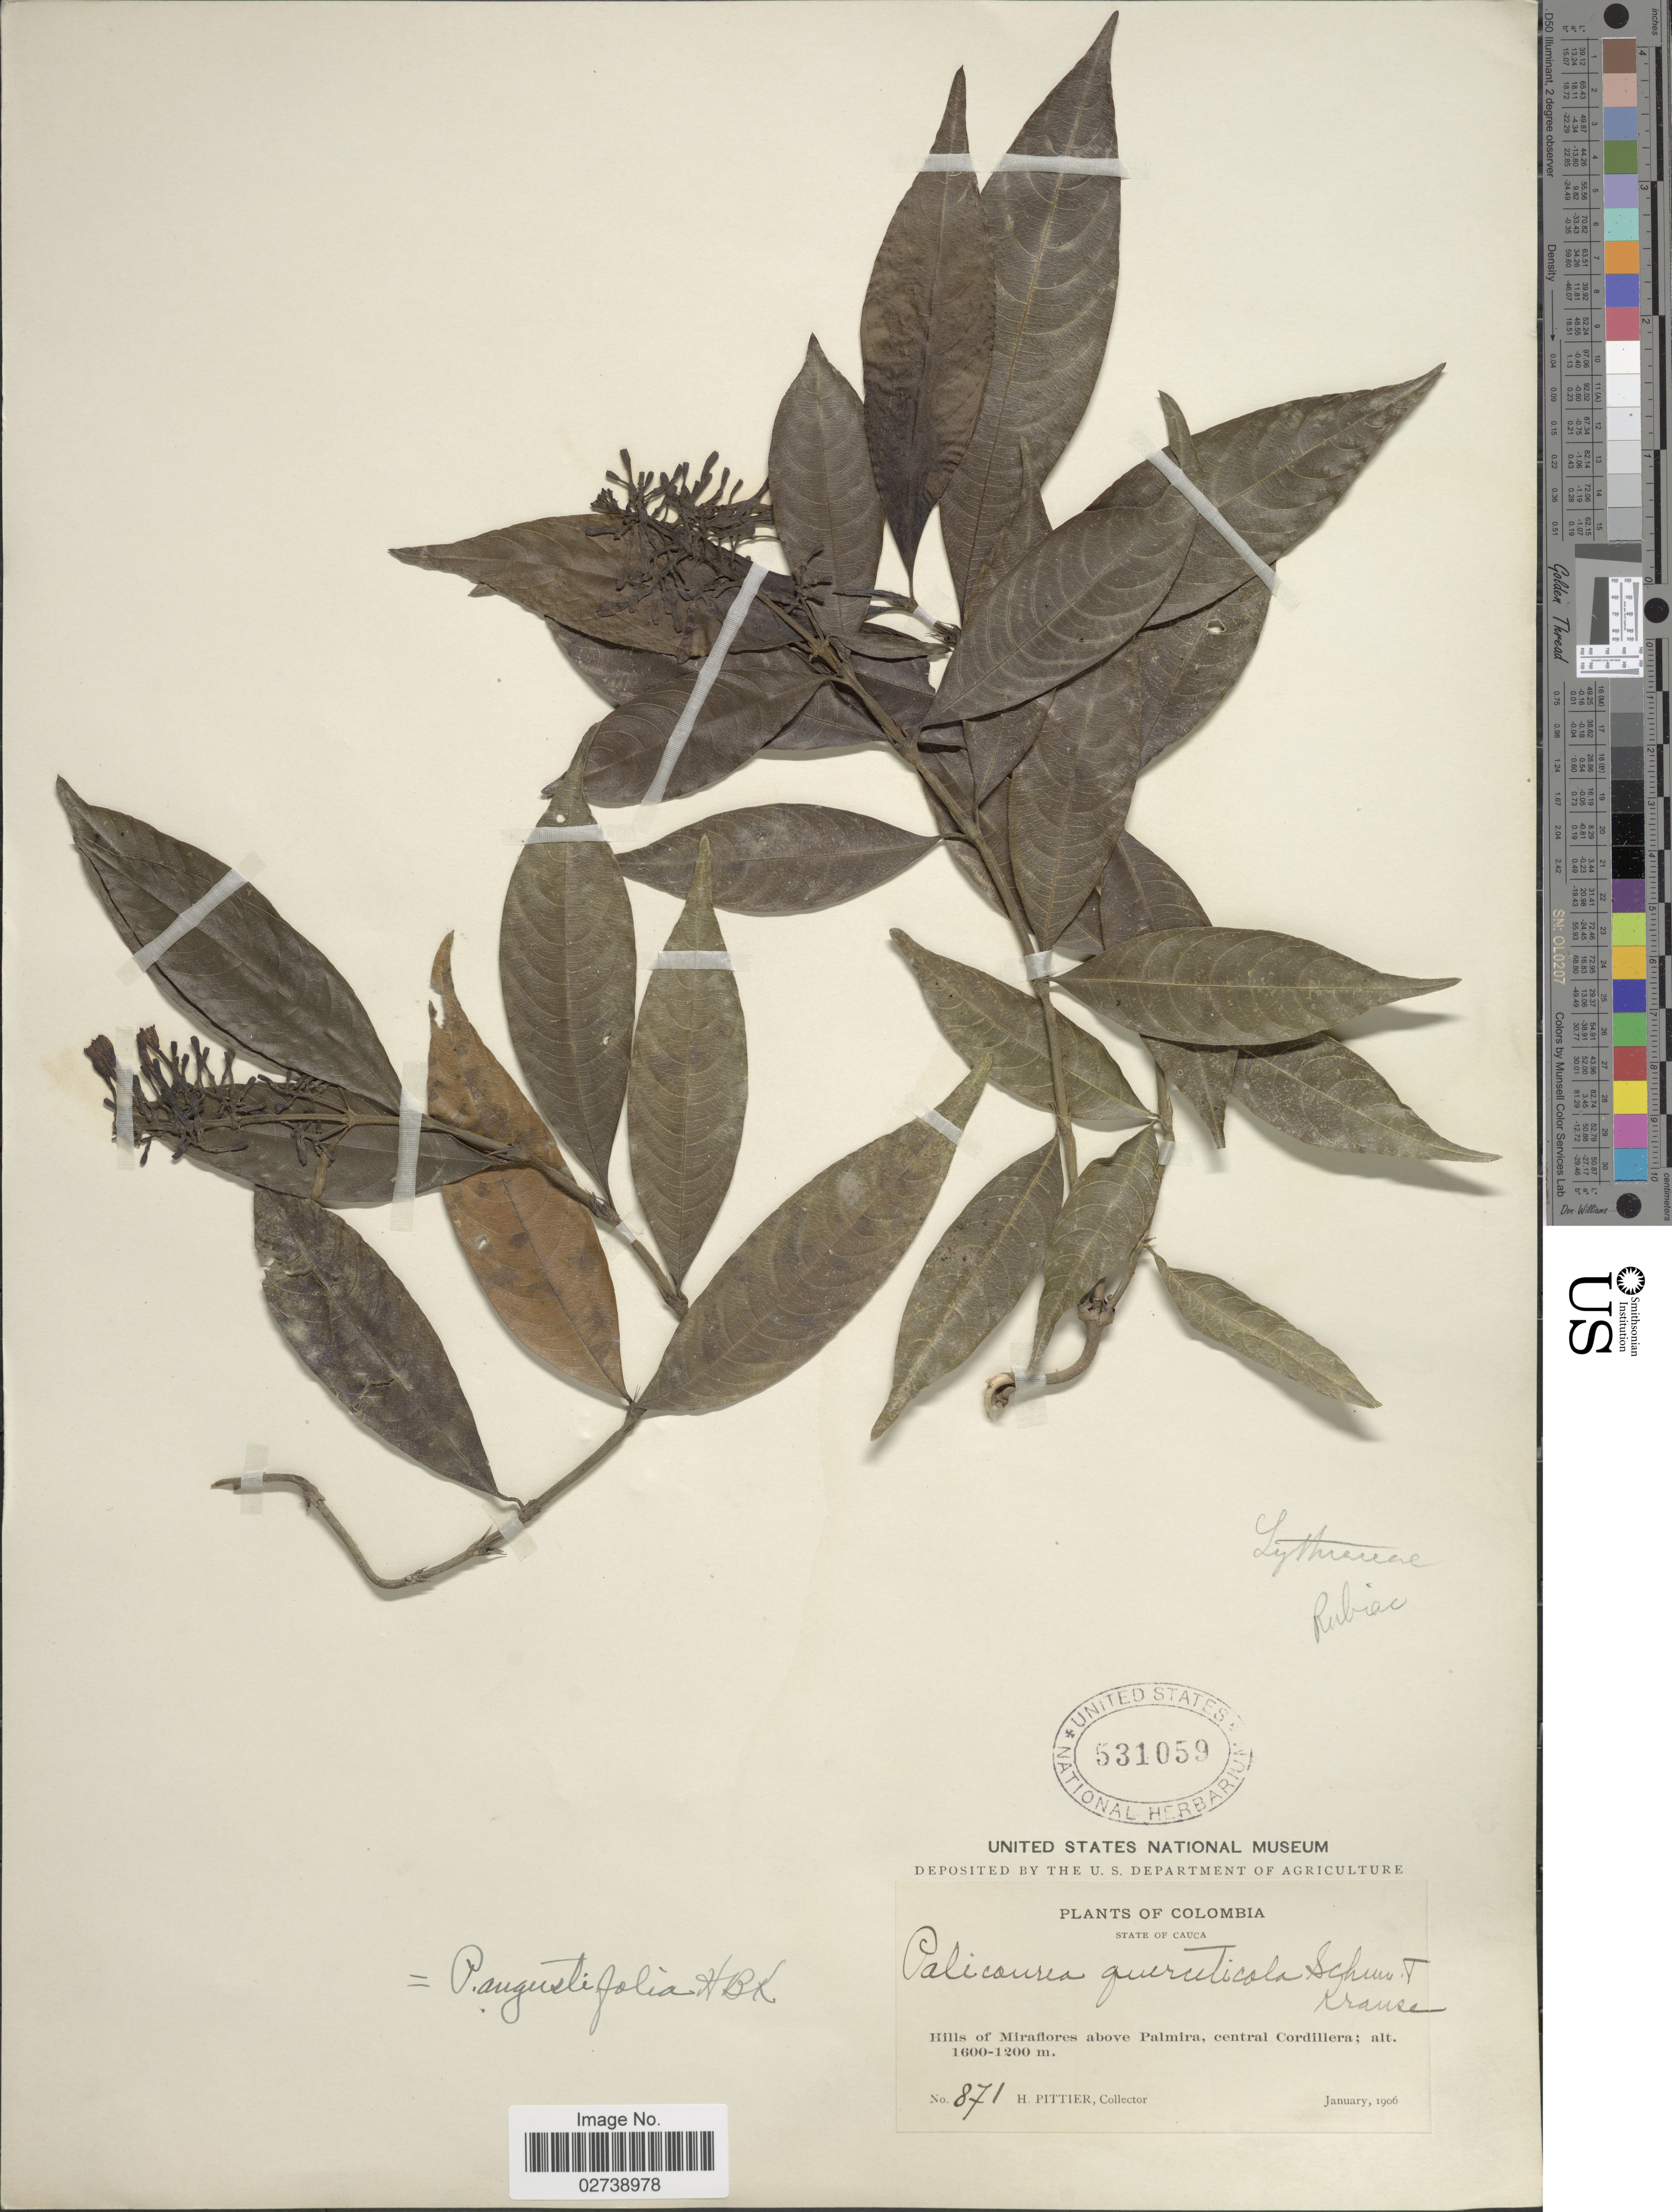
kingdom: Plantae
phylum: Tracheophyta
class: Magnoliopsida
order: Gentianales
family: Rubiaceae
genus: Palicourea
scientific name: Palicourea angustifolia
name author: Kunth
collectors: H. F. Pittier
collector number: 871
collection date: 1906-01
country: Colombia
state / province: Cauca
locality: Hills of Miraflores above Palmira, central Cordillera.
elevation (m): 1200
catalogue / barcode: US 531059